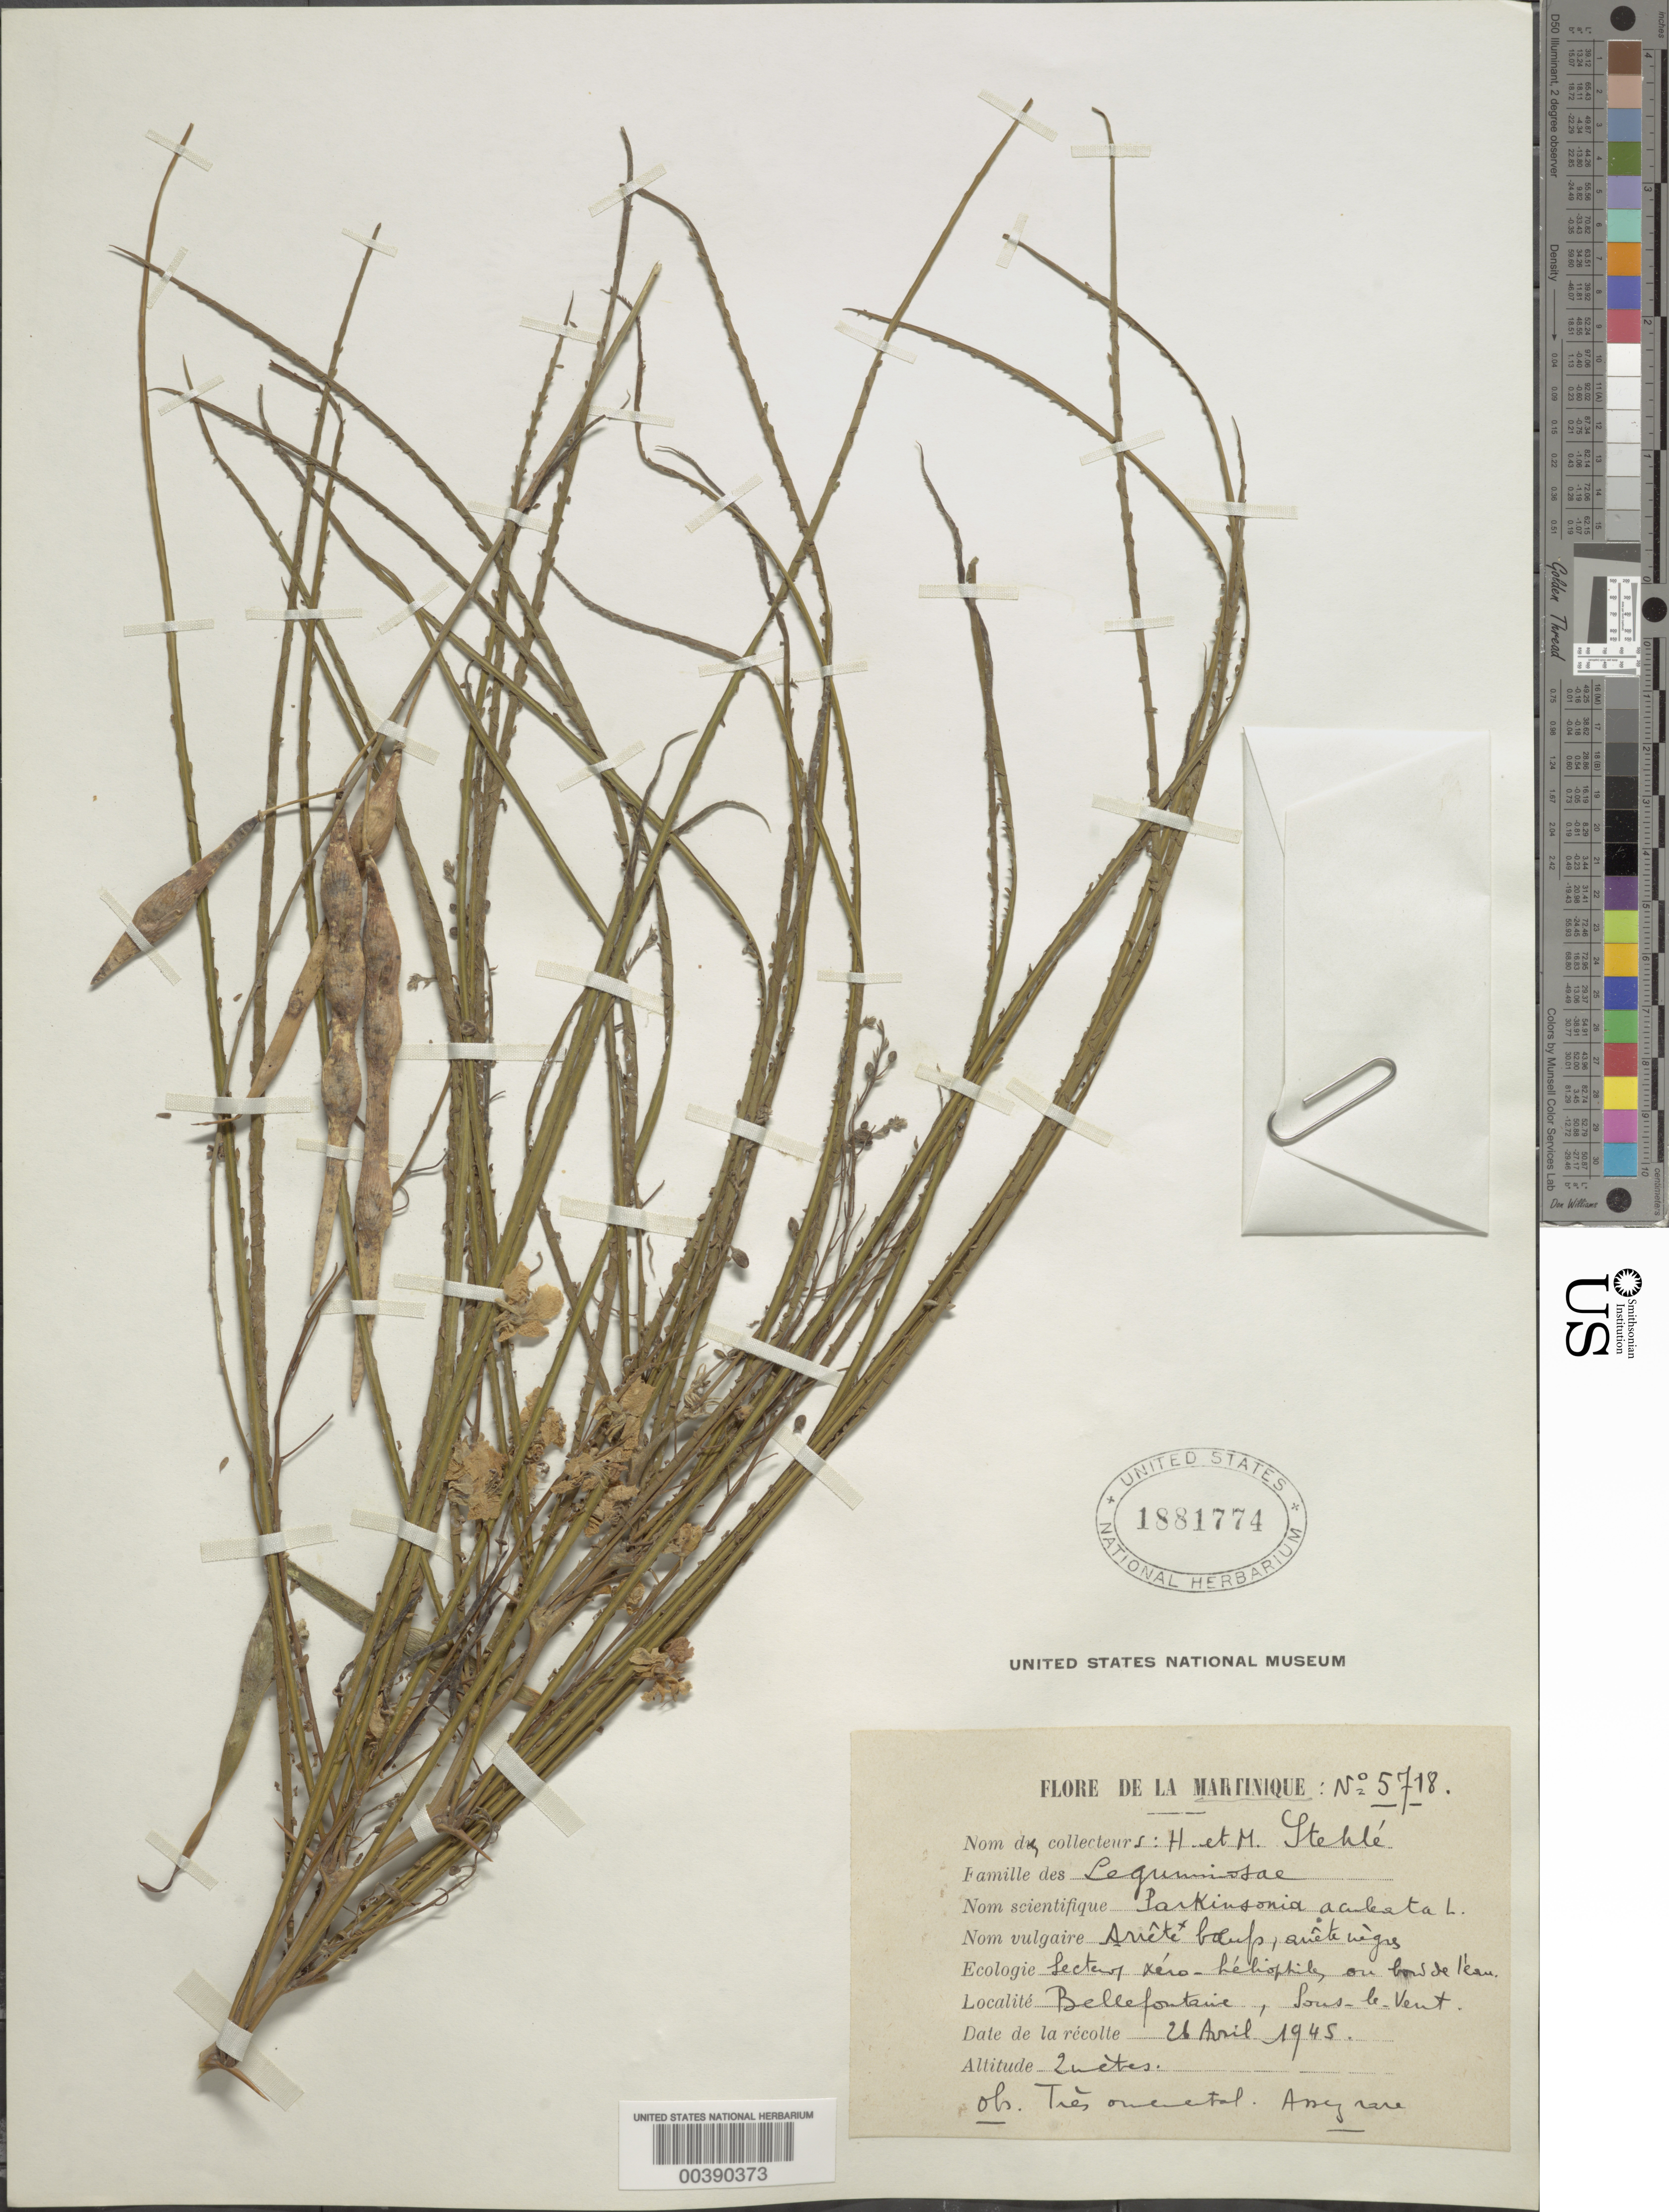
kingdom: Plantae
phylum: Tracheophyta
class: Magnoliopsida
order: Fabales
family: Fabaceae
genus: Parkinsonia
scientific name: Parkinsonia aculeata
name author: L.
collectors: H. Stehlé & M. Stehlé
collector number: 5718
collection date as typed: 26 Apr 1945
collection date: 1945-04-26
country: Martinique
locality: Belfontaine, sous-le-vent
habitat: Xeroheliphile, on bord de l'eau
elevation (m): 2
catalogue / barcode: US 1881774